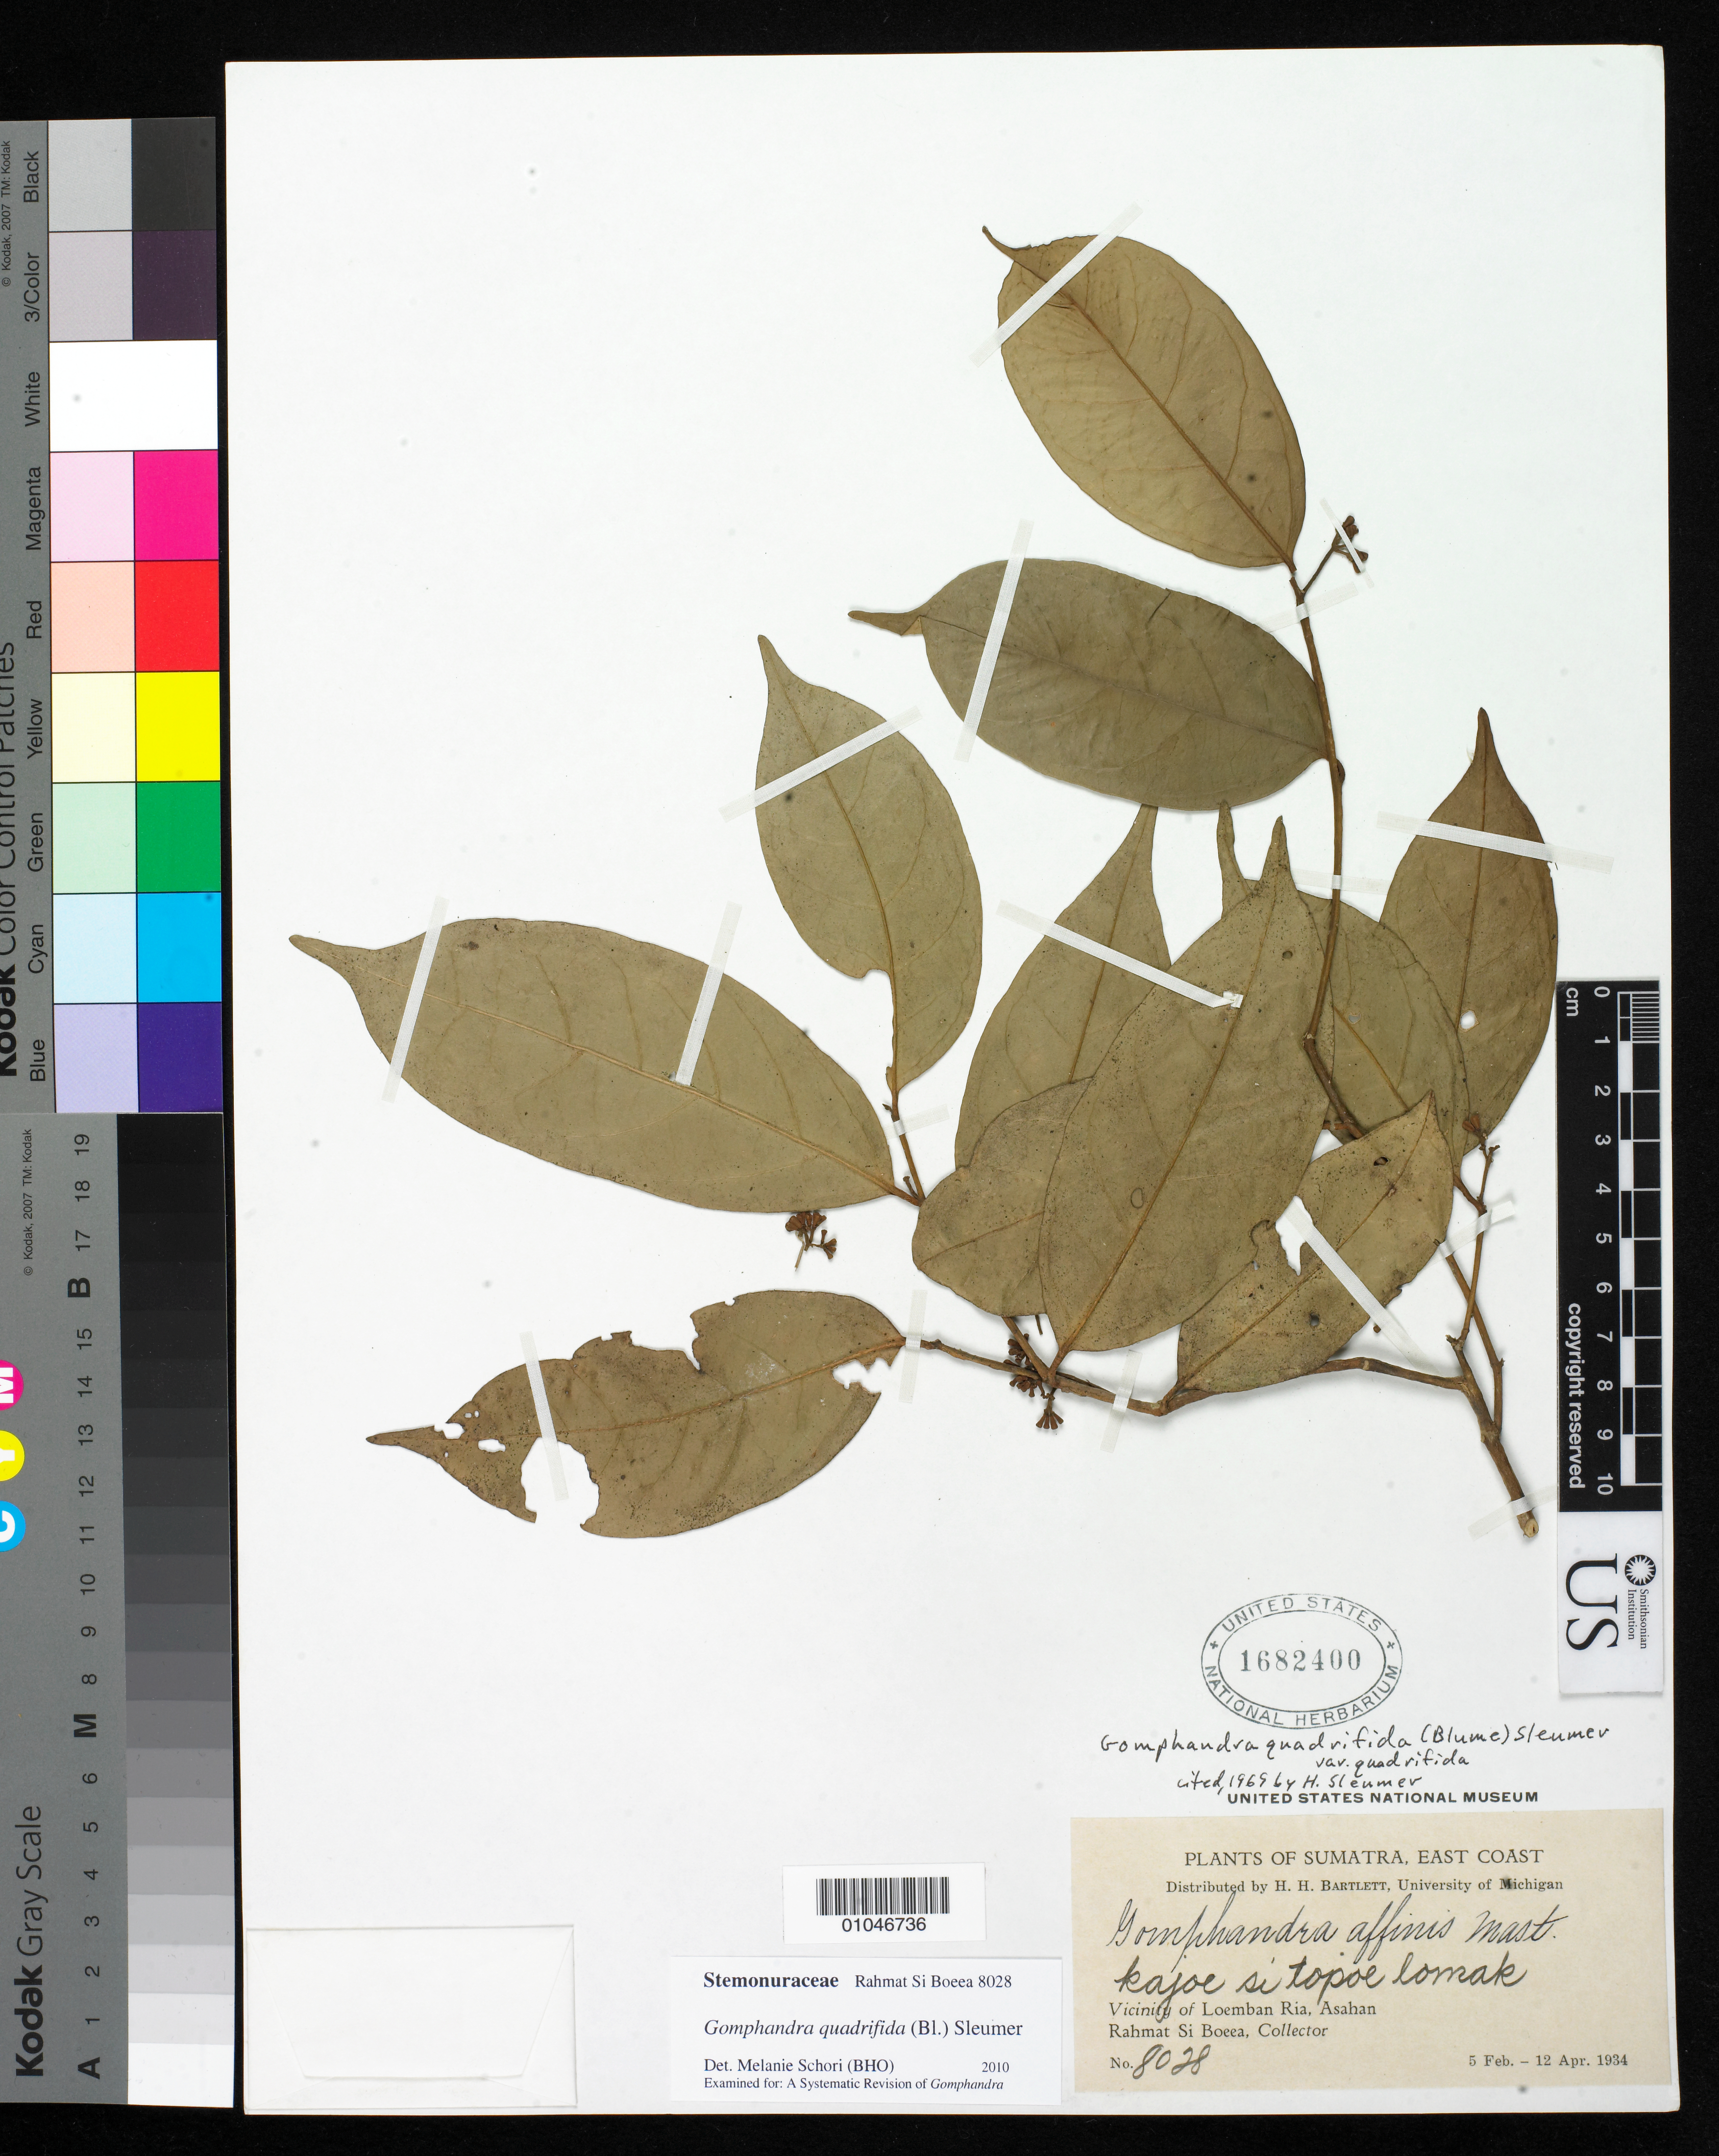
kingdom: Plantae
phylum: Tracheophyta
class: Magnoliopsida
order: Cardiopteridales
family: Stemonuraceae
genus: Gomphandra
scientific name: Gomphandra quadrifida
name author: (Blume) Sleumer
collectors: Rahmat Si Boeea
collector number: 8028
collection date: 1934-02-05/1934-04-12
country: Indonesia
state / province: Sumatra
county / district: Aceh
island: Sumatra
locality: (East Coast) Vicinity of Loemban Ria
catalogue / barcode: US 1682400